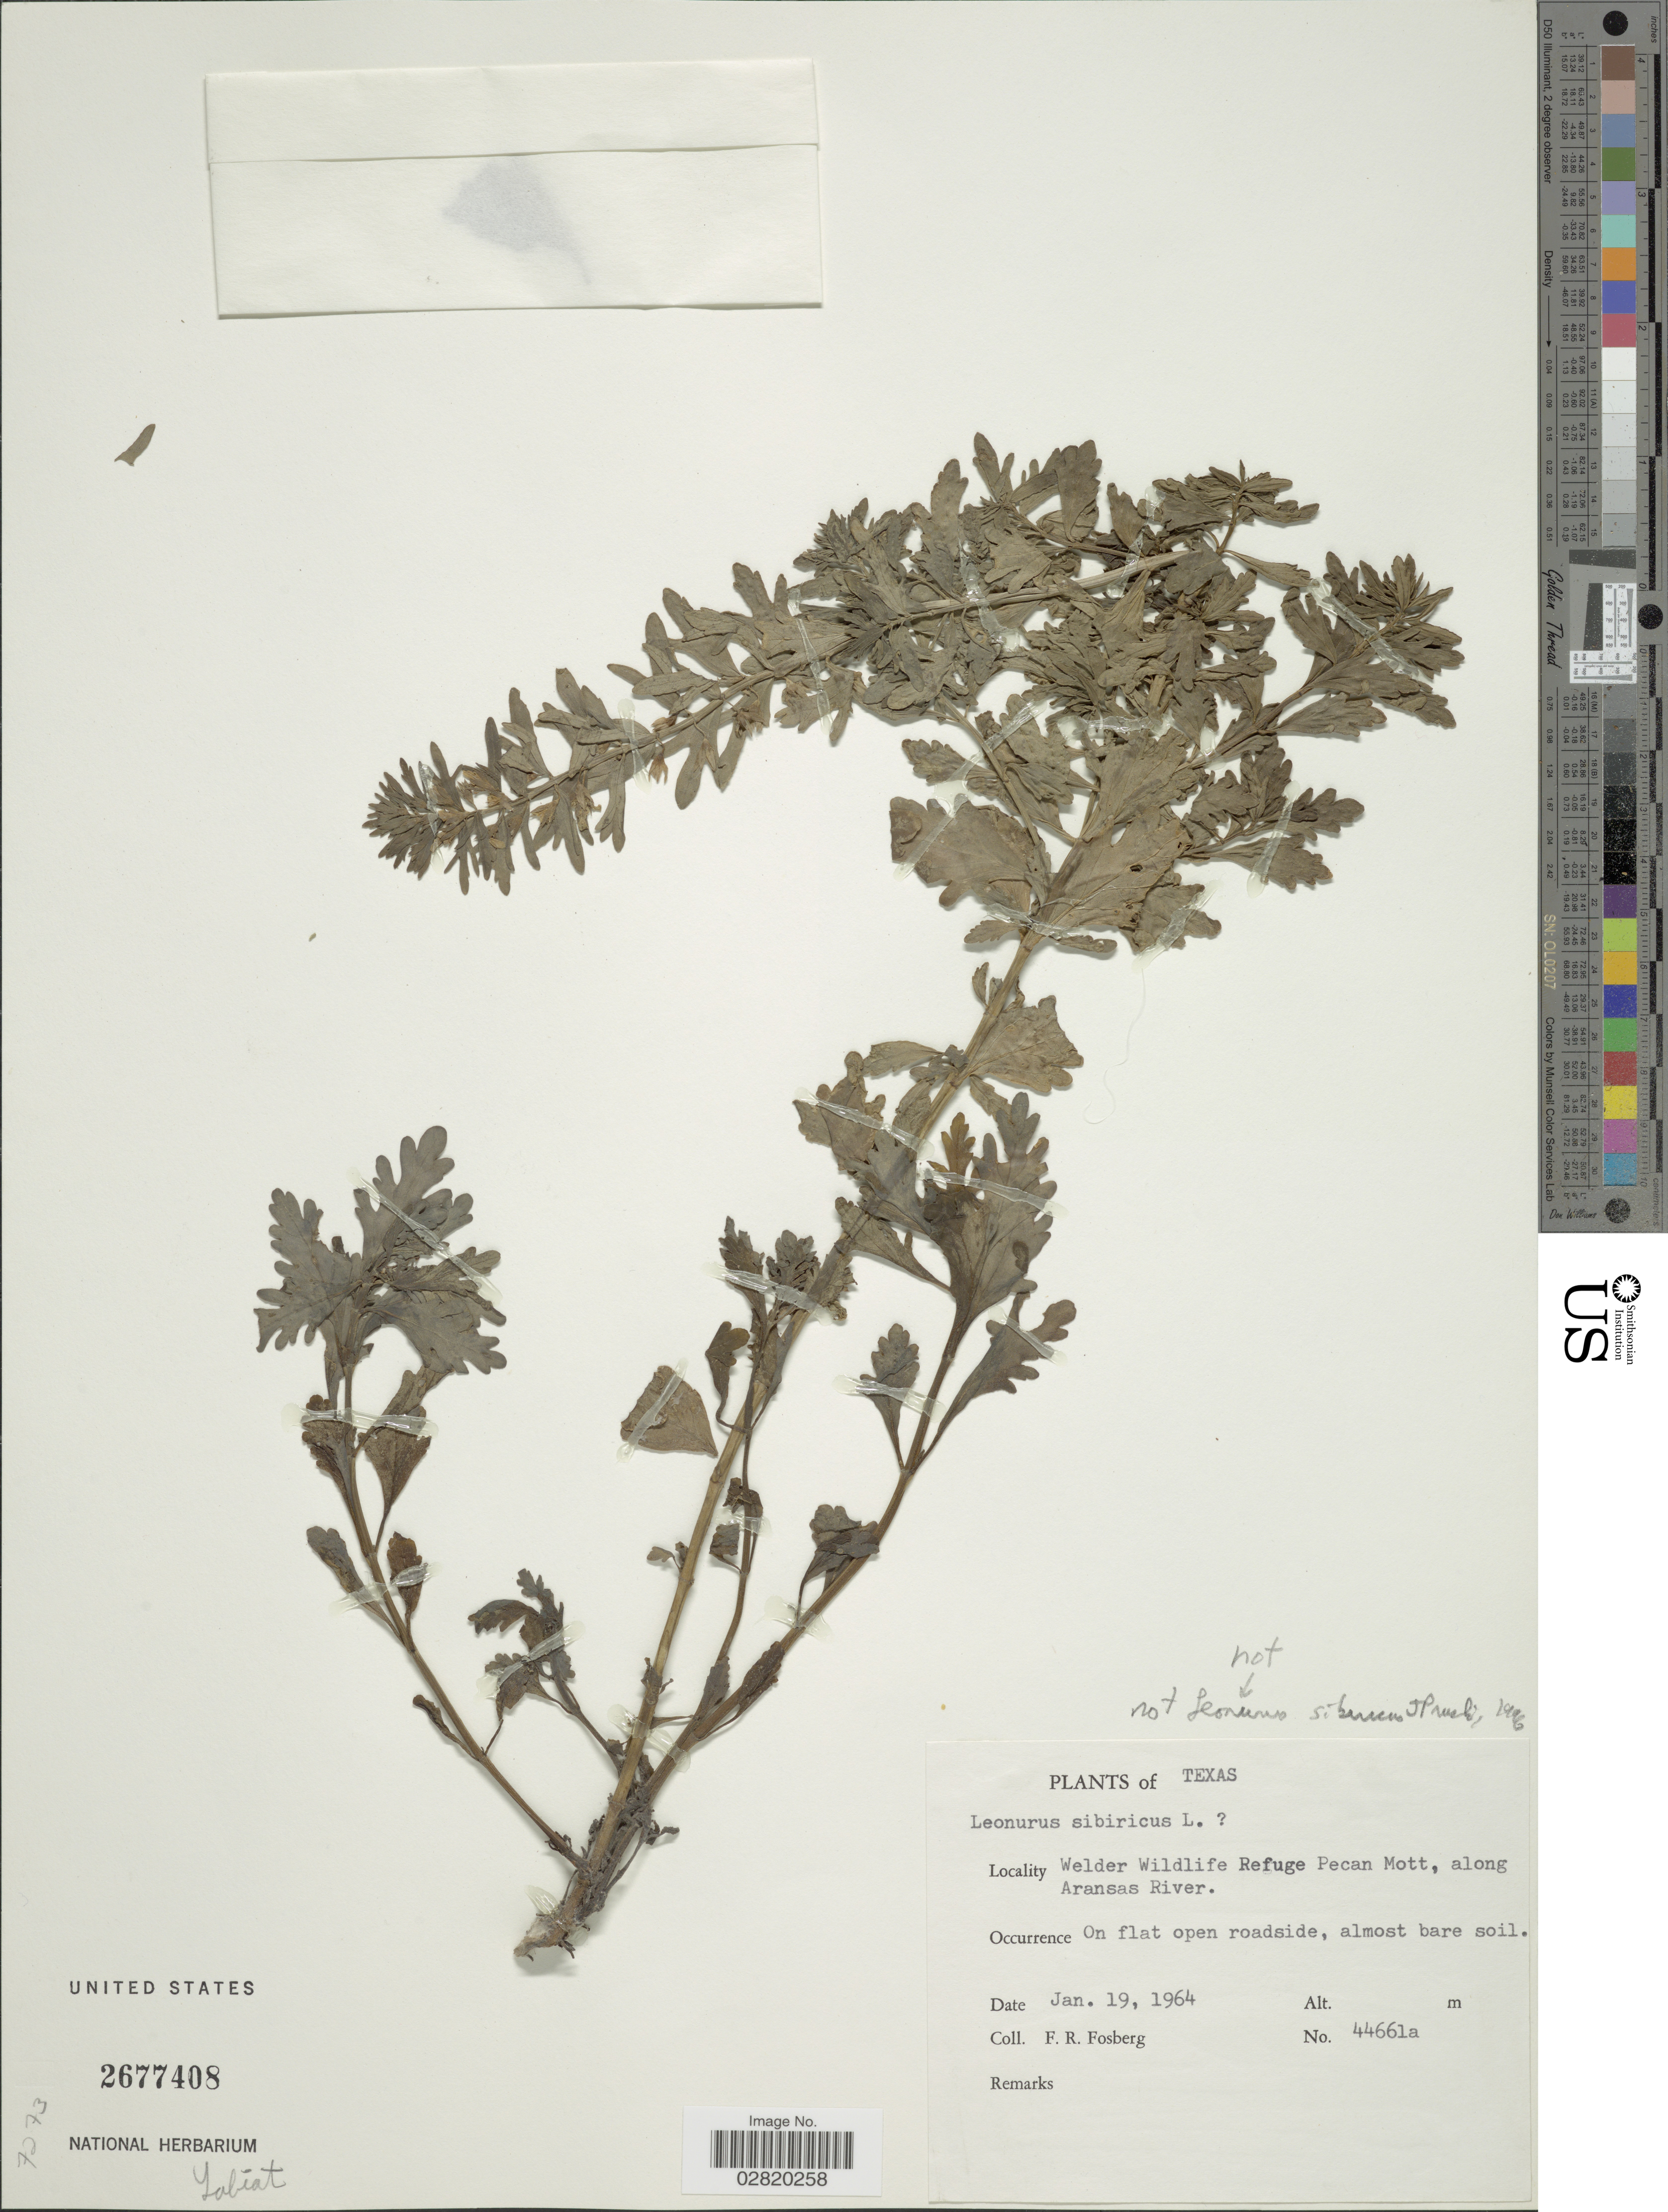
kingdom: Plantae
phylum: Tracheophyta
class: Magnoliopsida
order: Lamiales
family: Lamiaceae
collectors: F. R. Fosberg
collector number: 44661a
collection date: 1964-01-19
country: United States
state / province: Texas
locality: Welder Wildlife Refuge Pecan Mott, along Aransas River.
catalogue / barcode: US 2677408